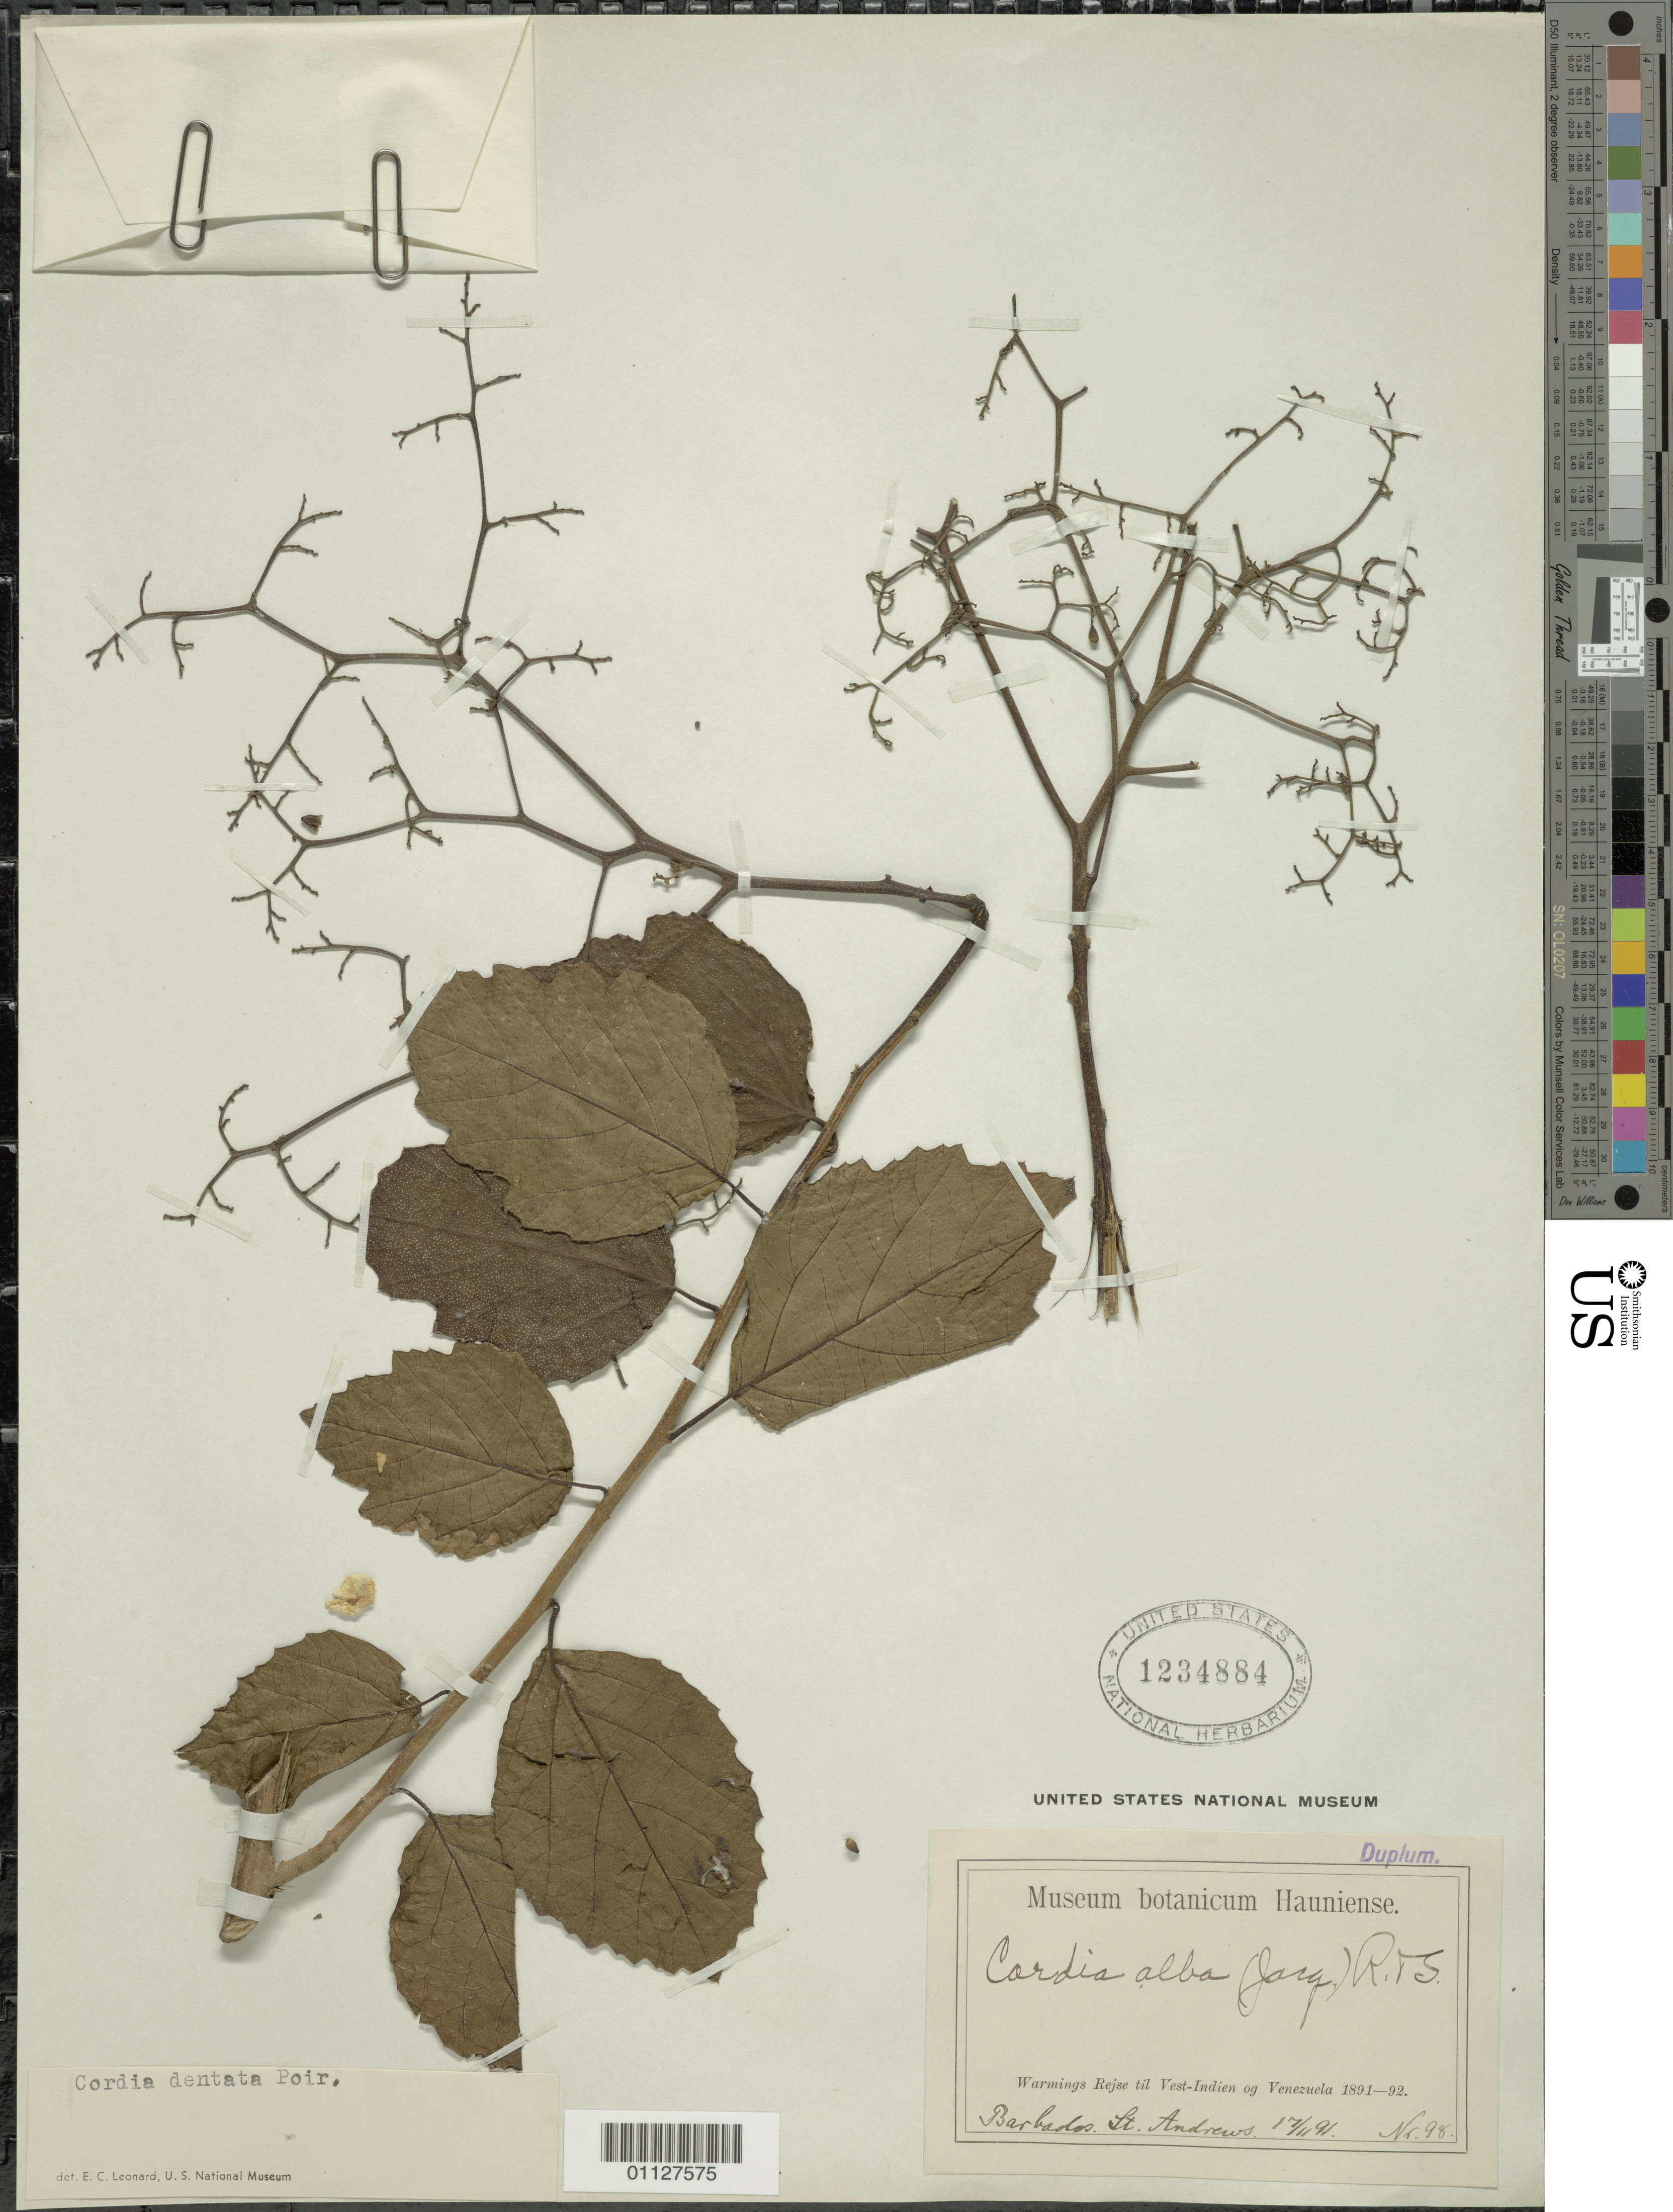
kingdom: Plantae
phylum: Tracheophyta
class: Magnoliopsida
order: Boraginales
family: Cordiaceae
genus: Cordia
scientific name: Cordia dentata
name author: Poir.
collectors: W. Rejse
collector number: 98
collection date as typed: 17 Nov 1891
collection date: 1891-11-17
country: Barbados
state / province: Saint Andrew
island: Barbados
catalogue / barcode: US 1234884